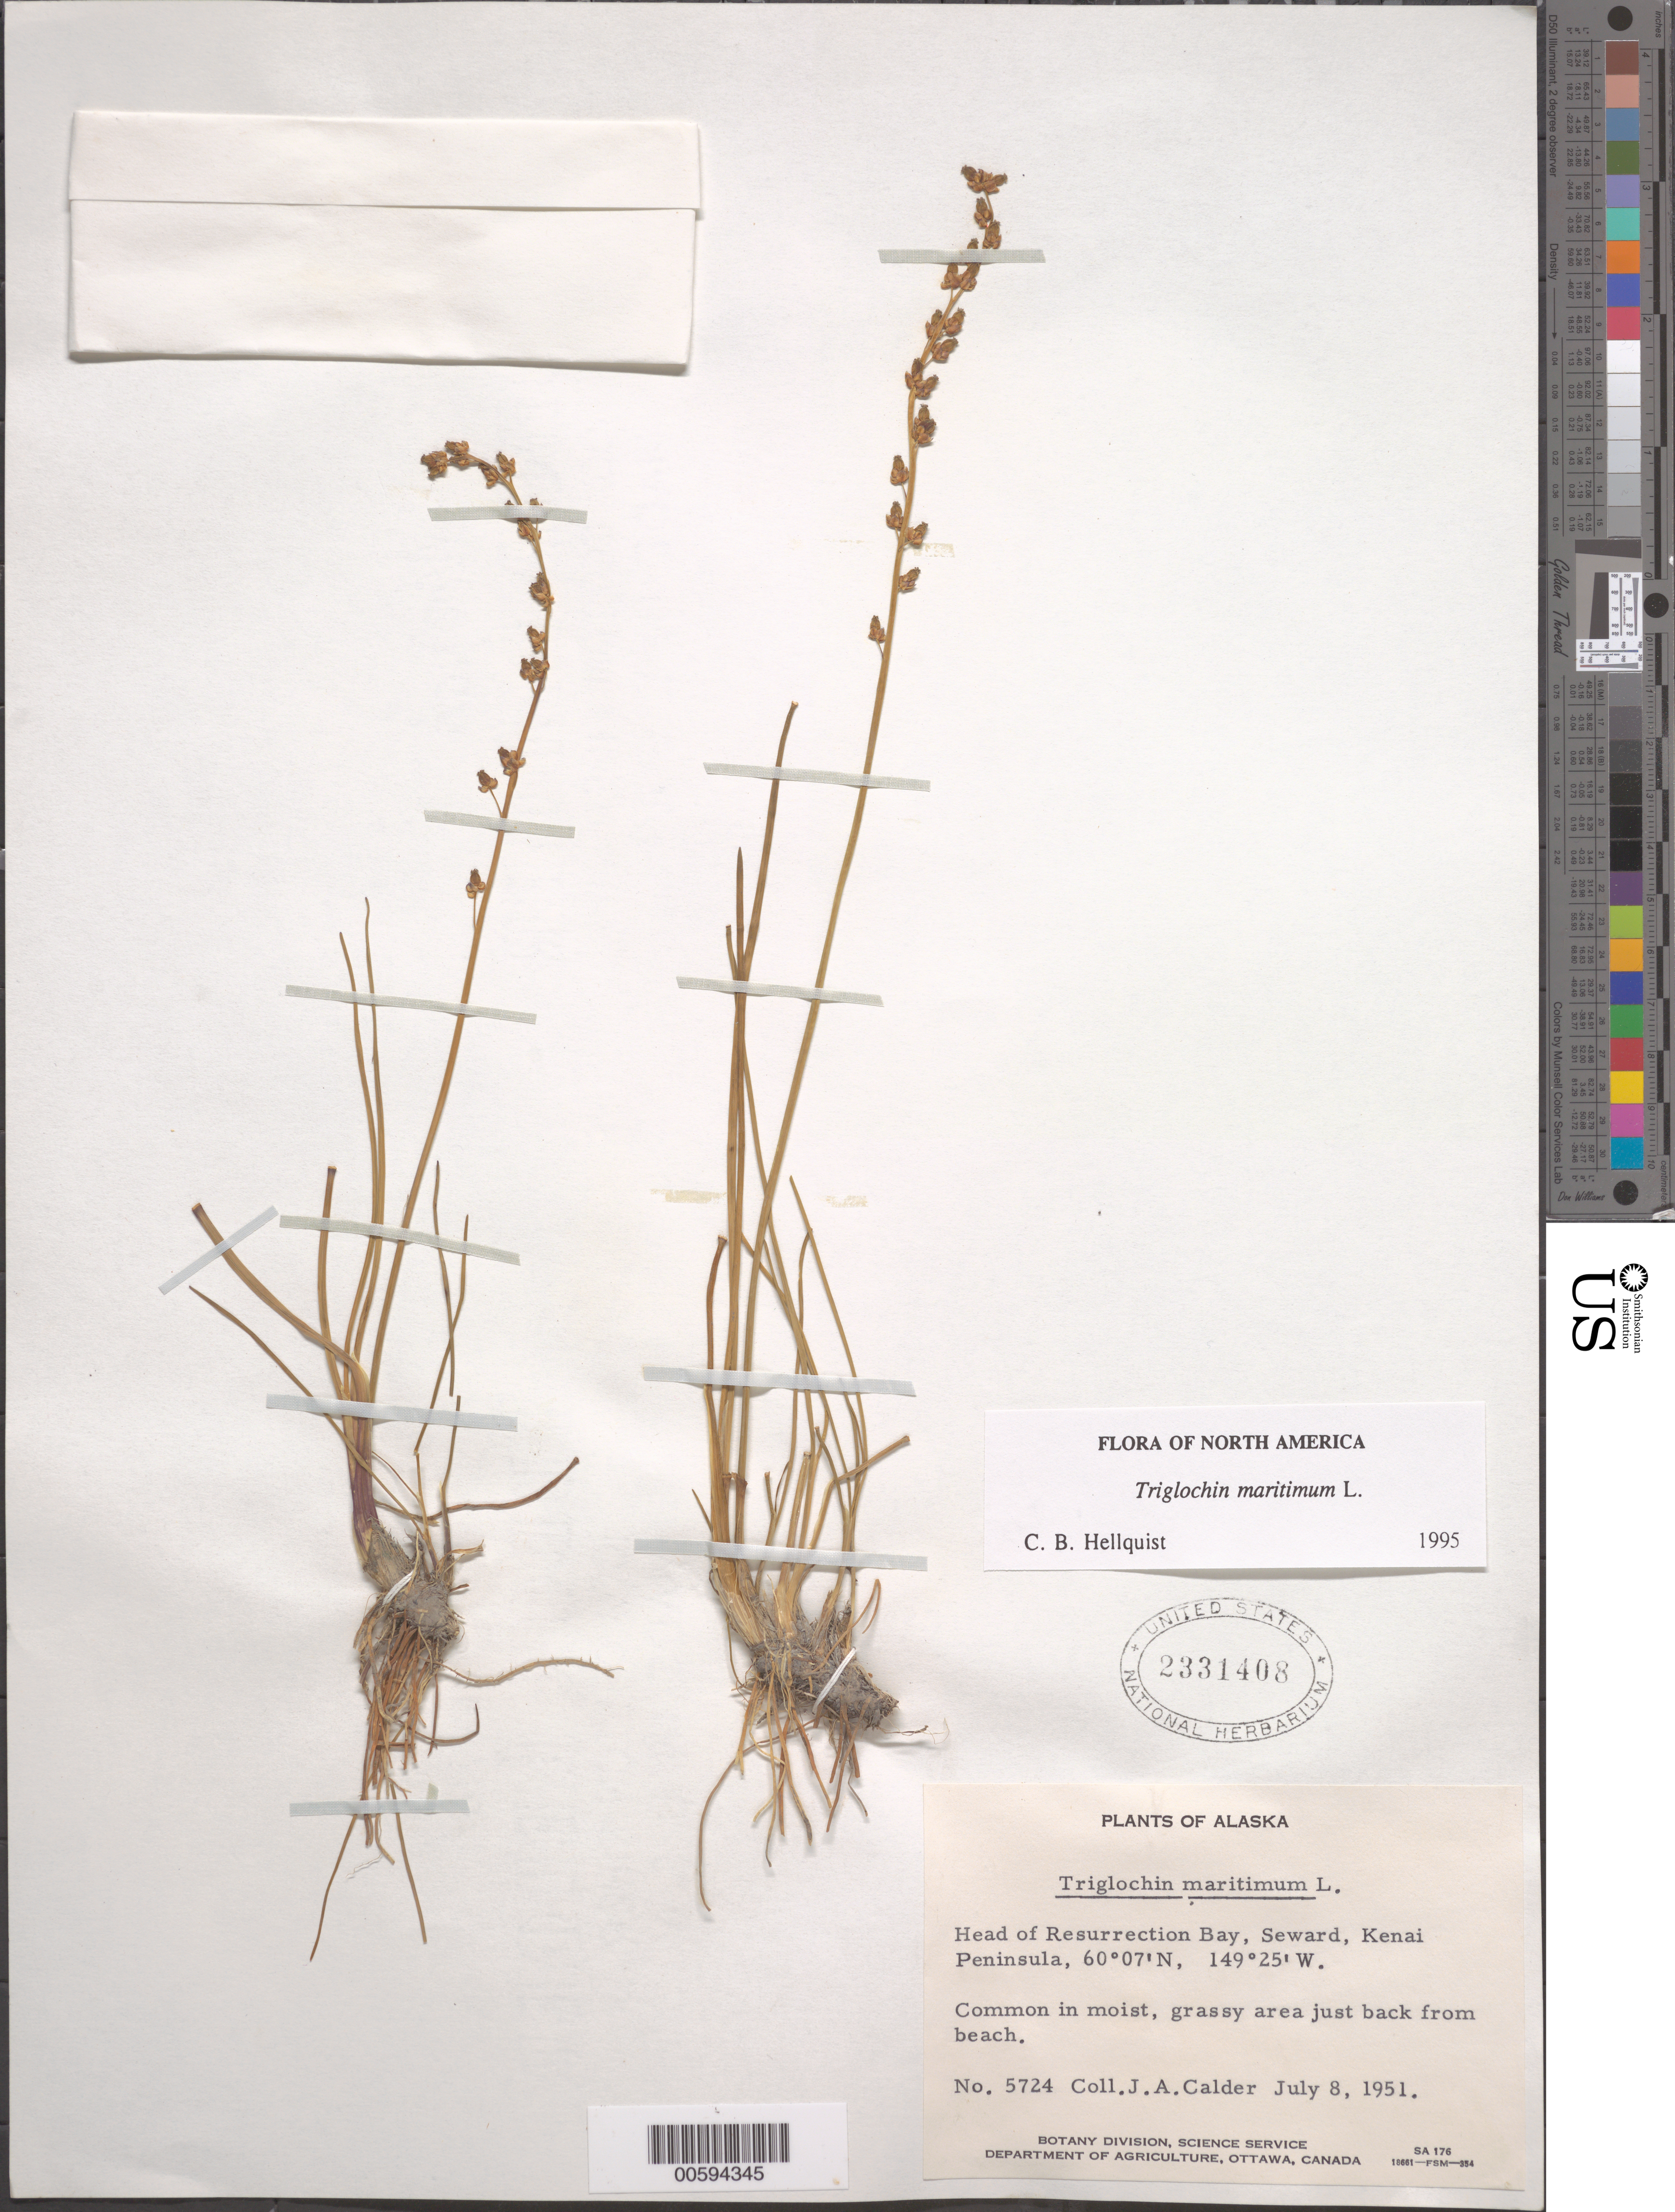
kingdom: Plantae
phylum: Tracheophyta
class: Liliopsida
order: Alismatales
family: Juncaginaceae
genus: Triglochin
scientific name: Triglochin maritima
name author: L.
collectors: J. A. Calder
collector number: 5724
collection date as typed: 08 Jul 1951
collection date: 1951-07-08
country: United States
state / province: Alaska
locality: Rescurrection Bay, Seward, Kenai Peninsula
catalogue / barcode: US 2331408